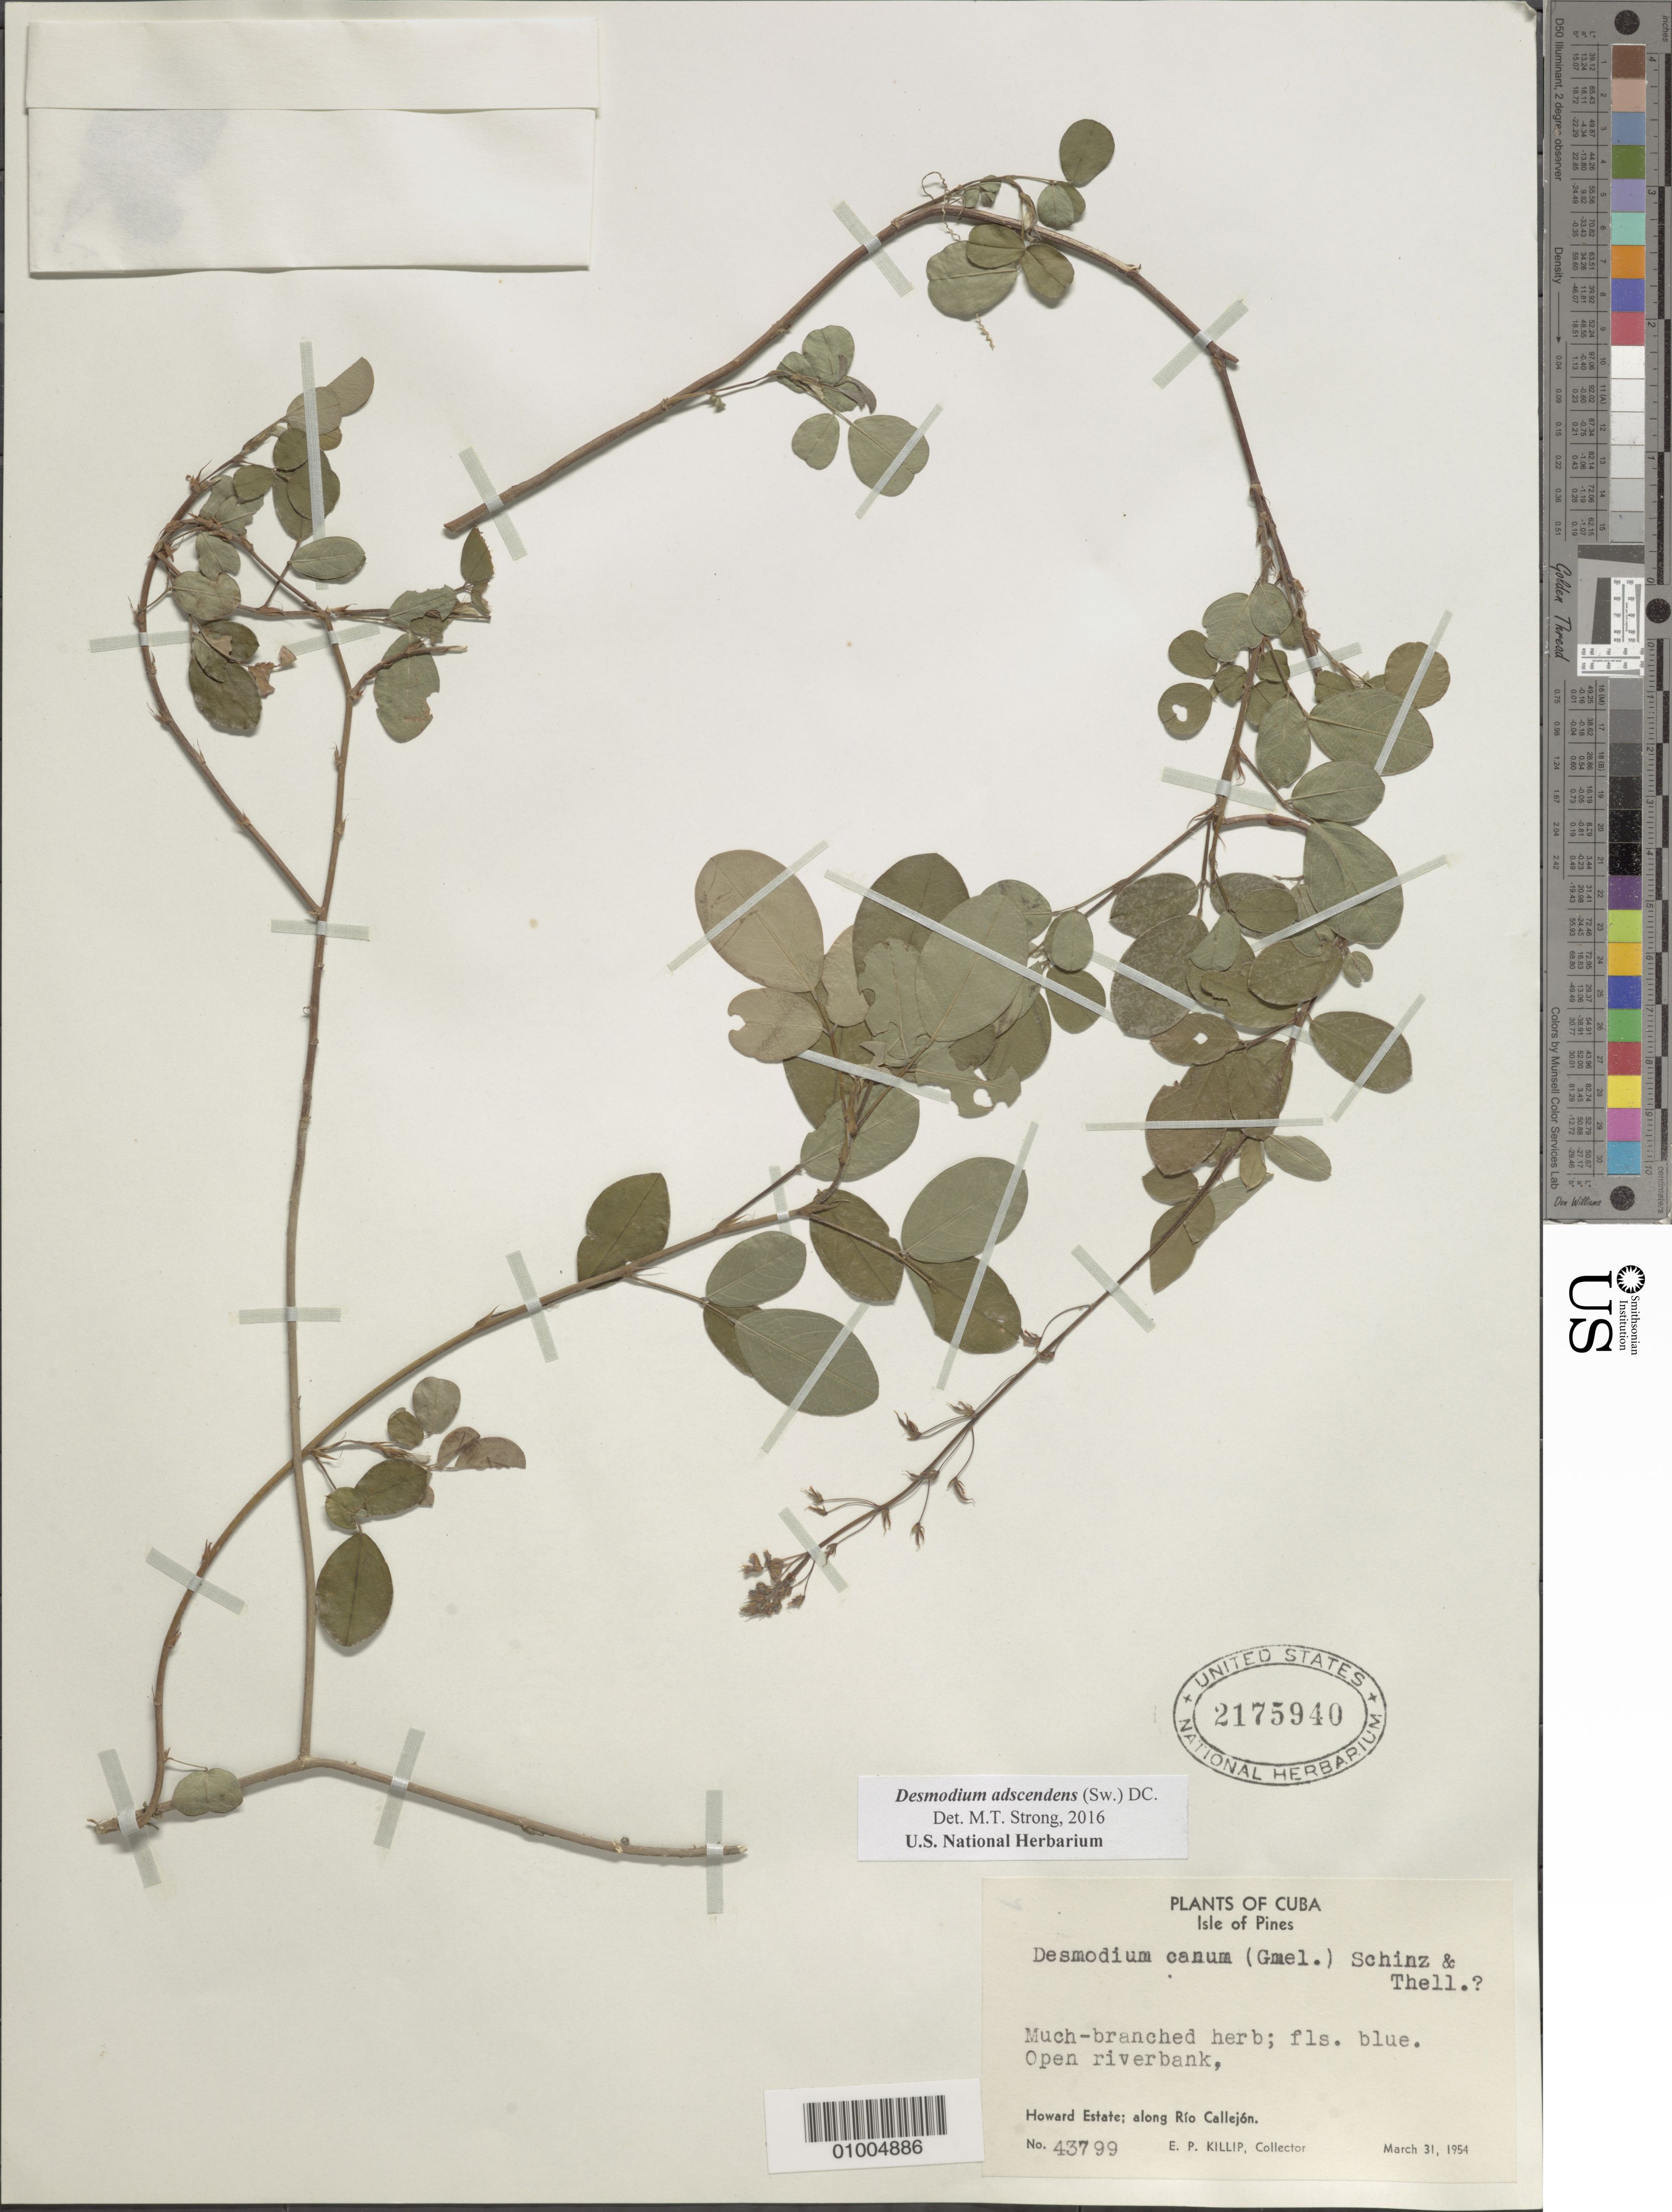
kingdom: Plantae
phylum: Tracheophyta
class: Magnoliopsida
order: Fabales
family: Fabaceae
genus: Grona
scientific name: Grona adscendens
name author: (Sw.) H. Ohashi & K. Ohashi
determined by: Strong, Mark T., (BOT), Smithsonian Institution - National Museum of Natural History (UNITED STATES)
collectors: E. P. Killip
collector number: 43799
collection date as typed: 31 Mar 1954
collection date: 1954-03-31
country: Cuba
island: Isla de la Juventud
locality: Much-branched herb; fls blue Open riverbank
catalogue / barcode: US 2175940